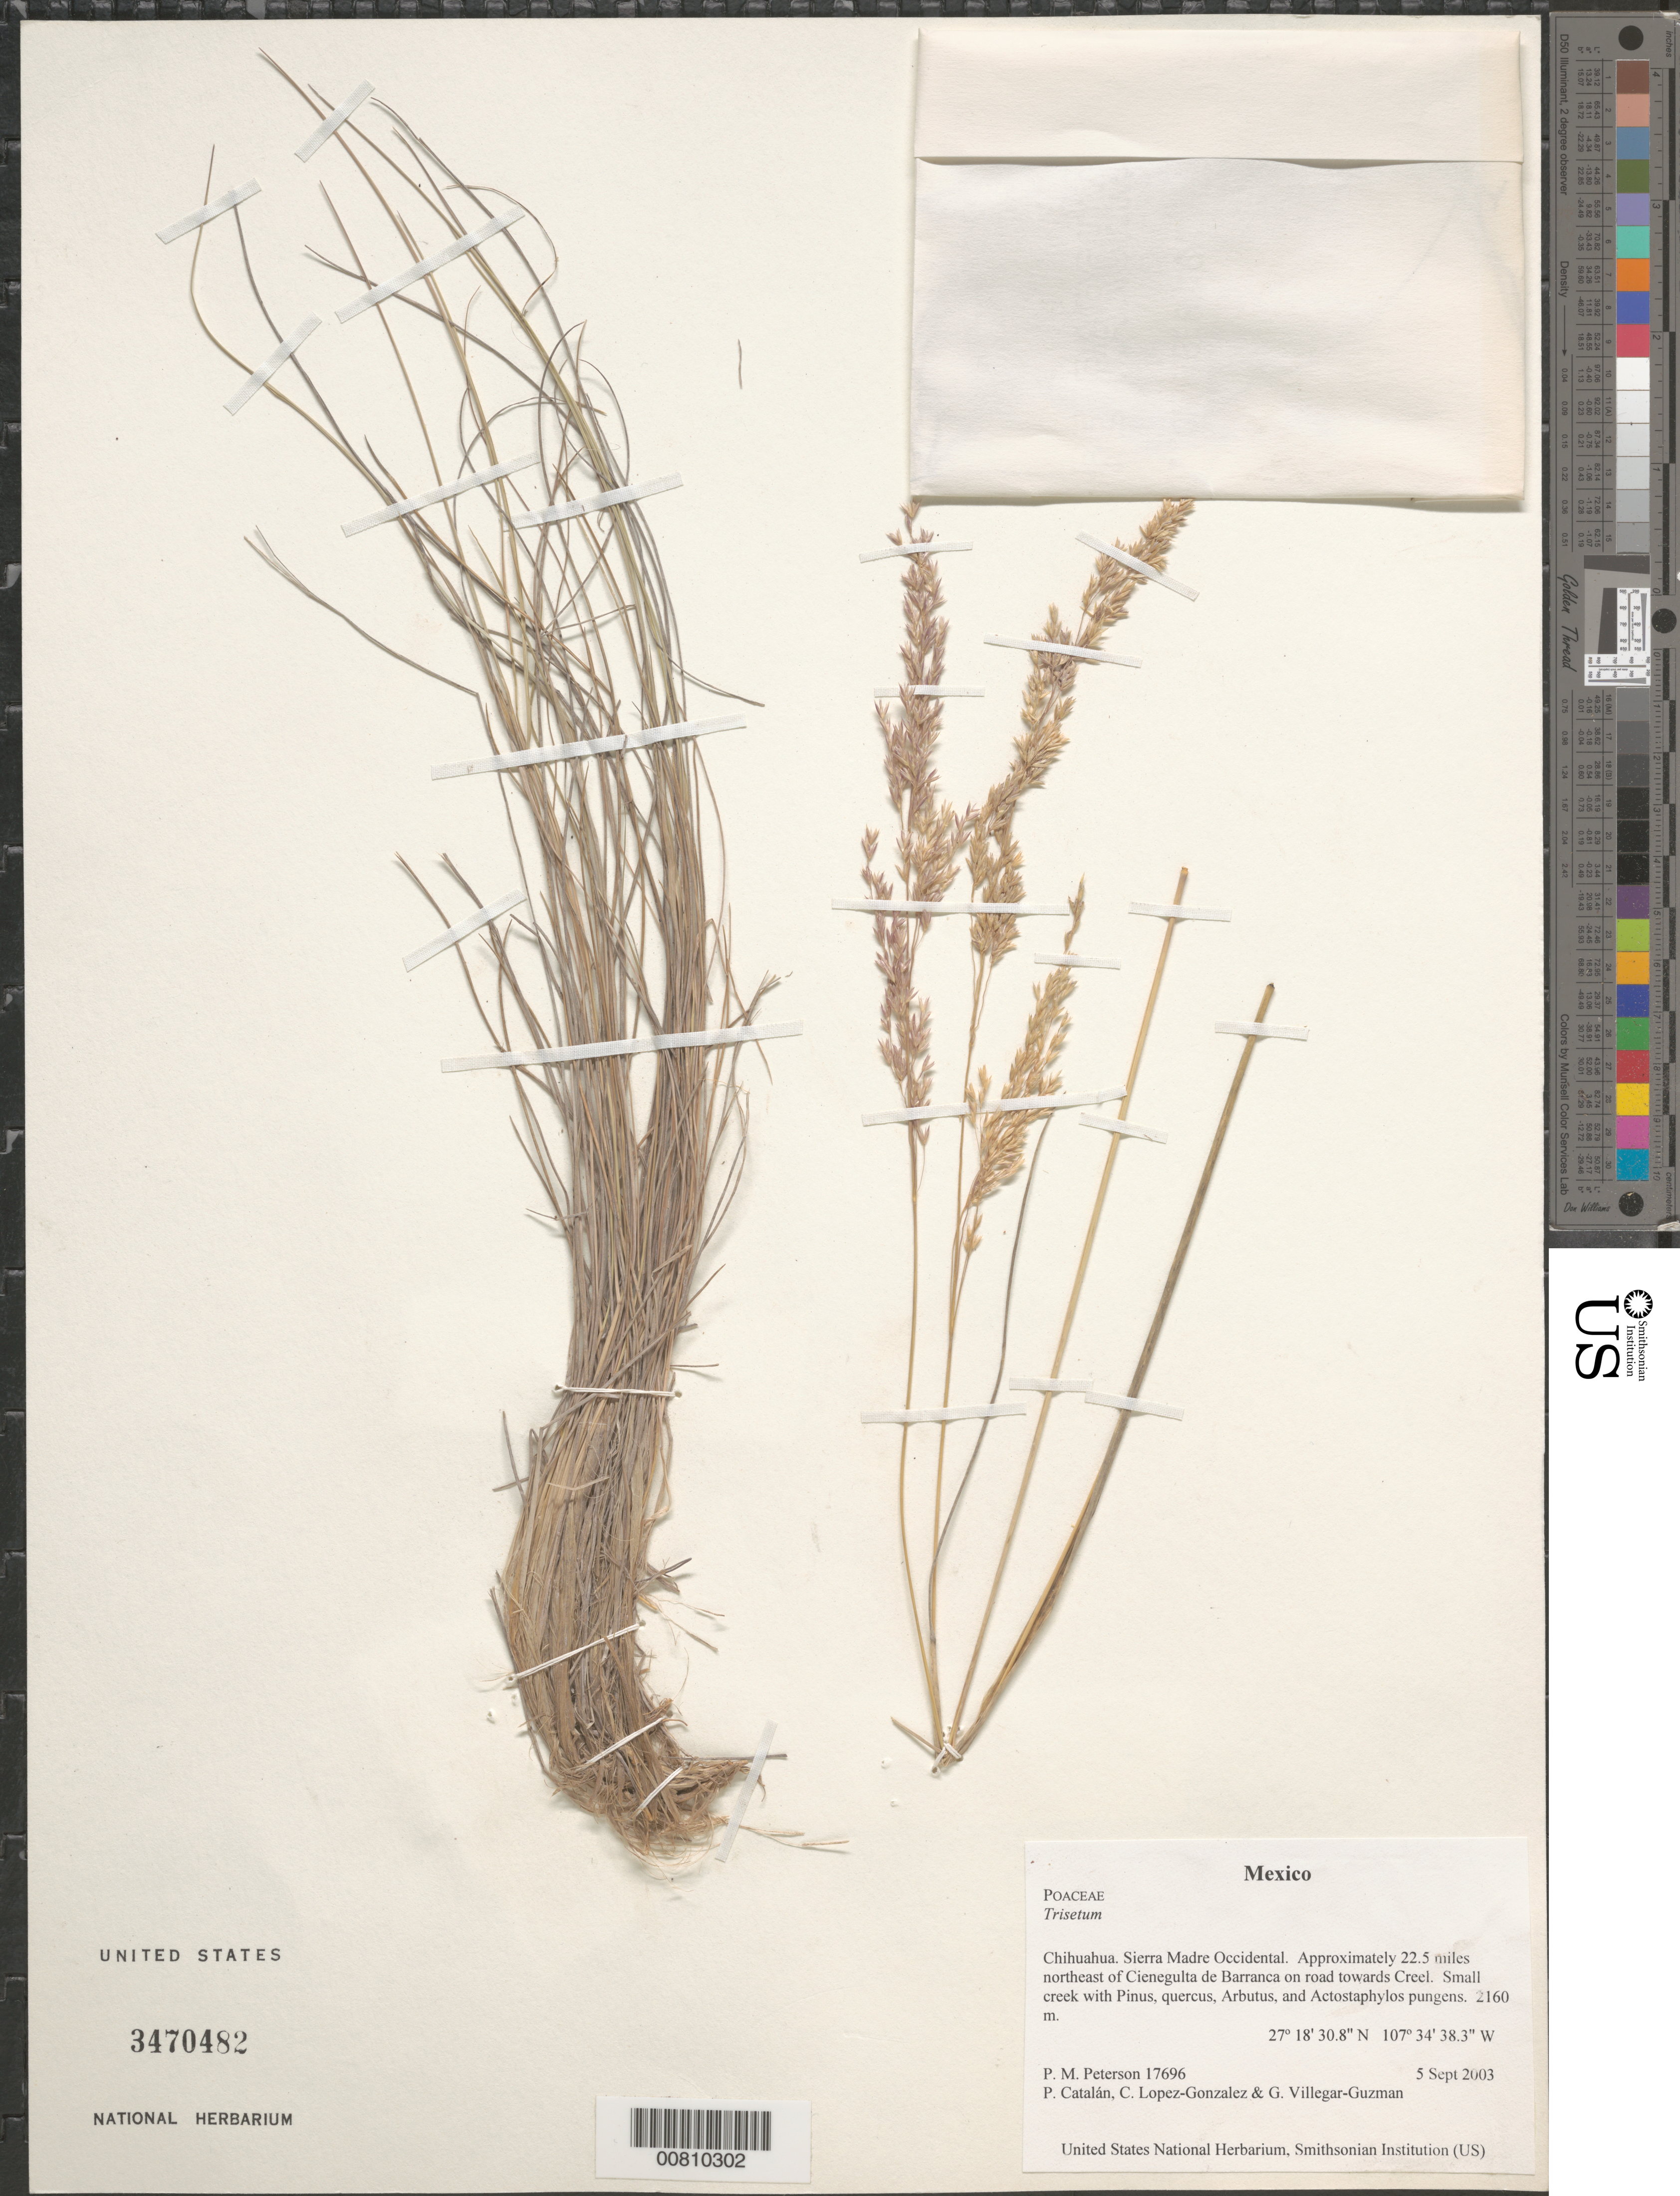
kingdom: Plantae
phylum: Tracheophyta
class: Liliopsida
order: Poales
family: Poaceae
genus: Trisetum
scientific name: Trisetum sp.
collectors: P. M. Peterson, P. Catalán, C. Lopez-Gonzalez & G. Villegar-Guzman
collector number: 17696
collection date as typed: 05 Sep 2003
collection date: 2003-09-05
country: Mexico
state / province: Chihuahua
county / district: Sierra Madre Occidental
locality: Approximately 22.5 miles northeast of Cienegulta de Barranca on road towards Creel. Small creek with Pinus, quercus, Arbutus, and Actostaphylos pungens.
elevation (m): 2160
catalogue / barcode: US 3470482